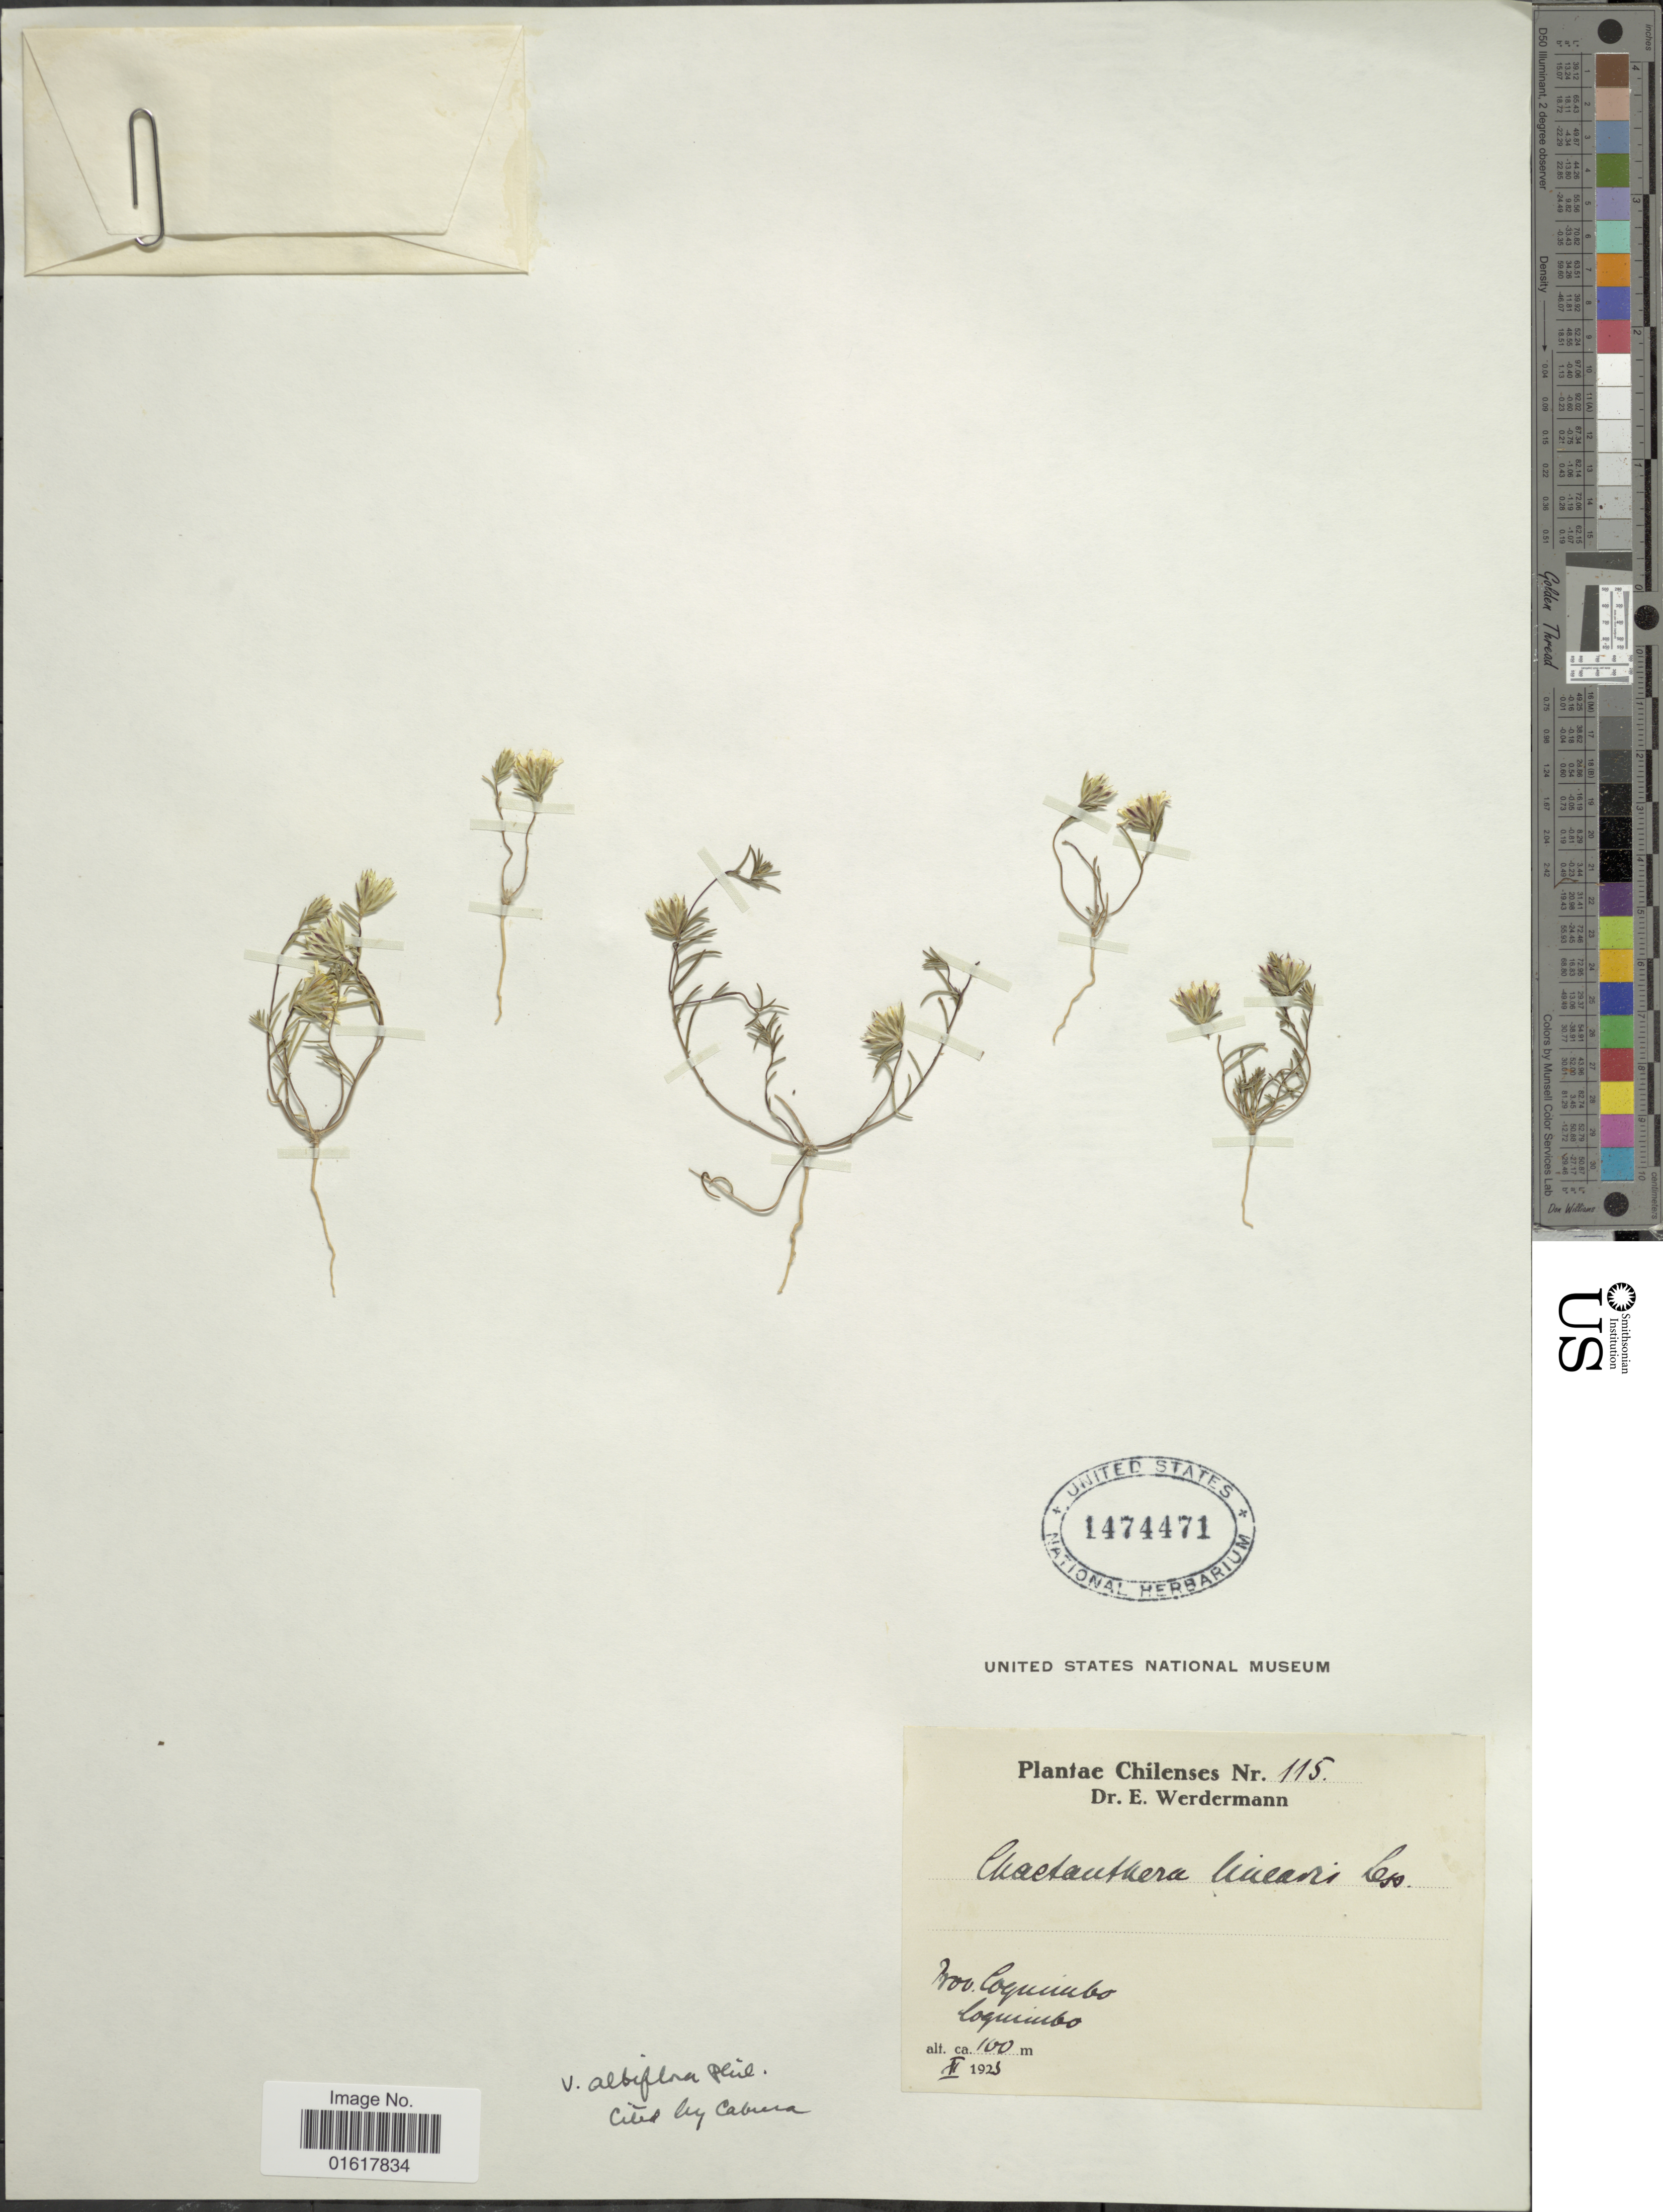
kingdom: Plantae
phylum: Tracheophyta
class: Magnoliopsida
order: Asterales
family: Asteraceae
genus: Chaetanthera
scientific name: Chaetanthera linearis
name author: Poepp. ex Less.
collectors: E. Werdermann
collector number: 115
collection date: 1923-11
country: Chile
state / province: Coquimbo (IV)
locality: Coquimbo.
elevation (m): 100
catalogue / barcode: US 1474471